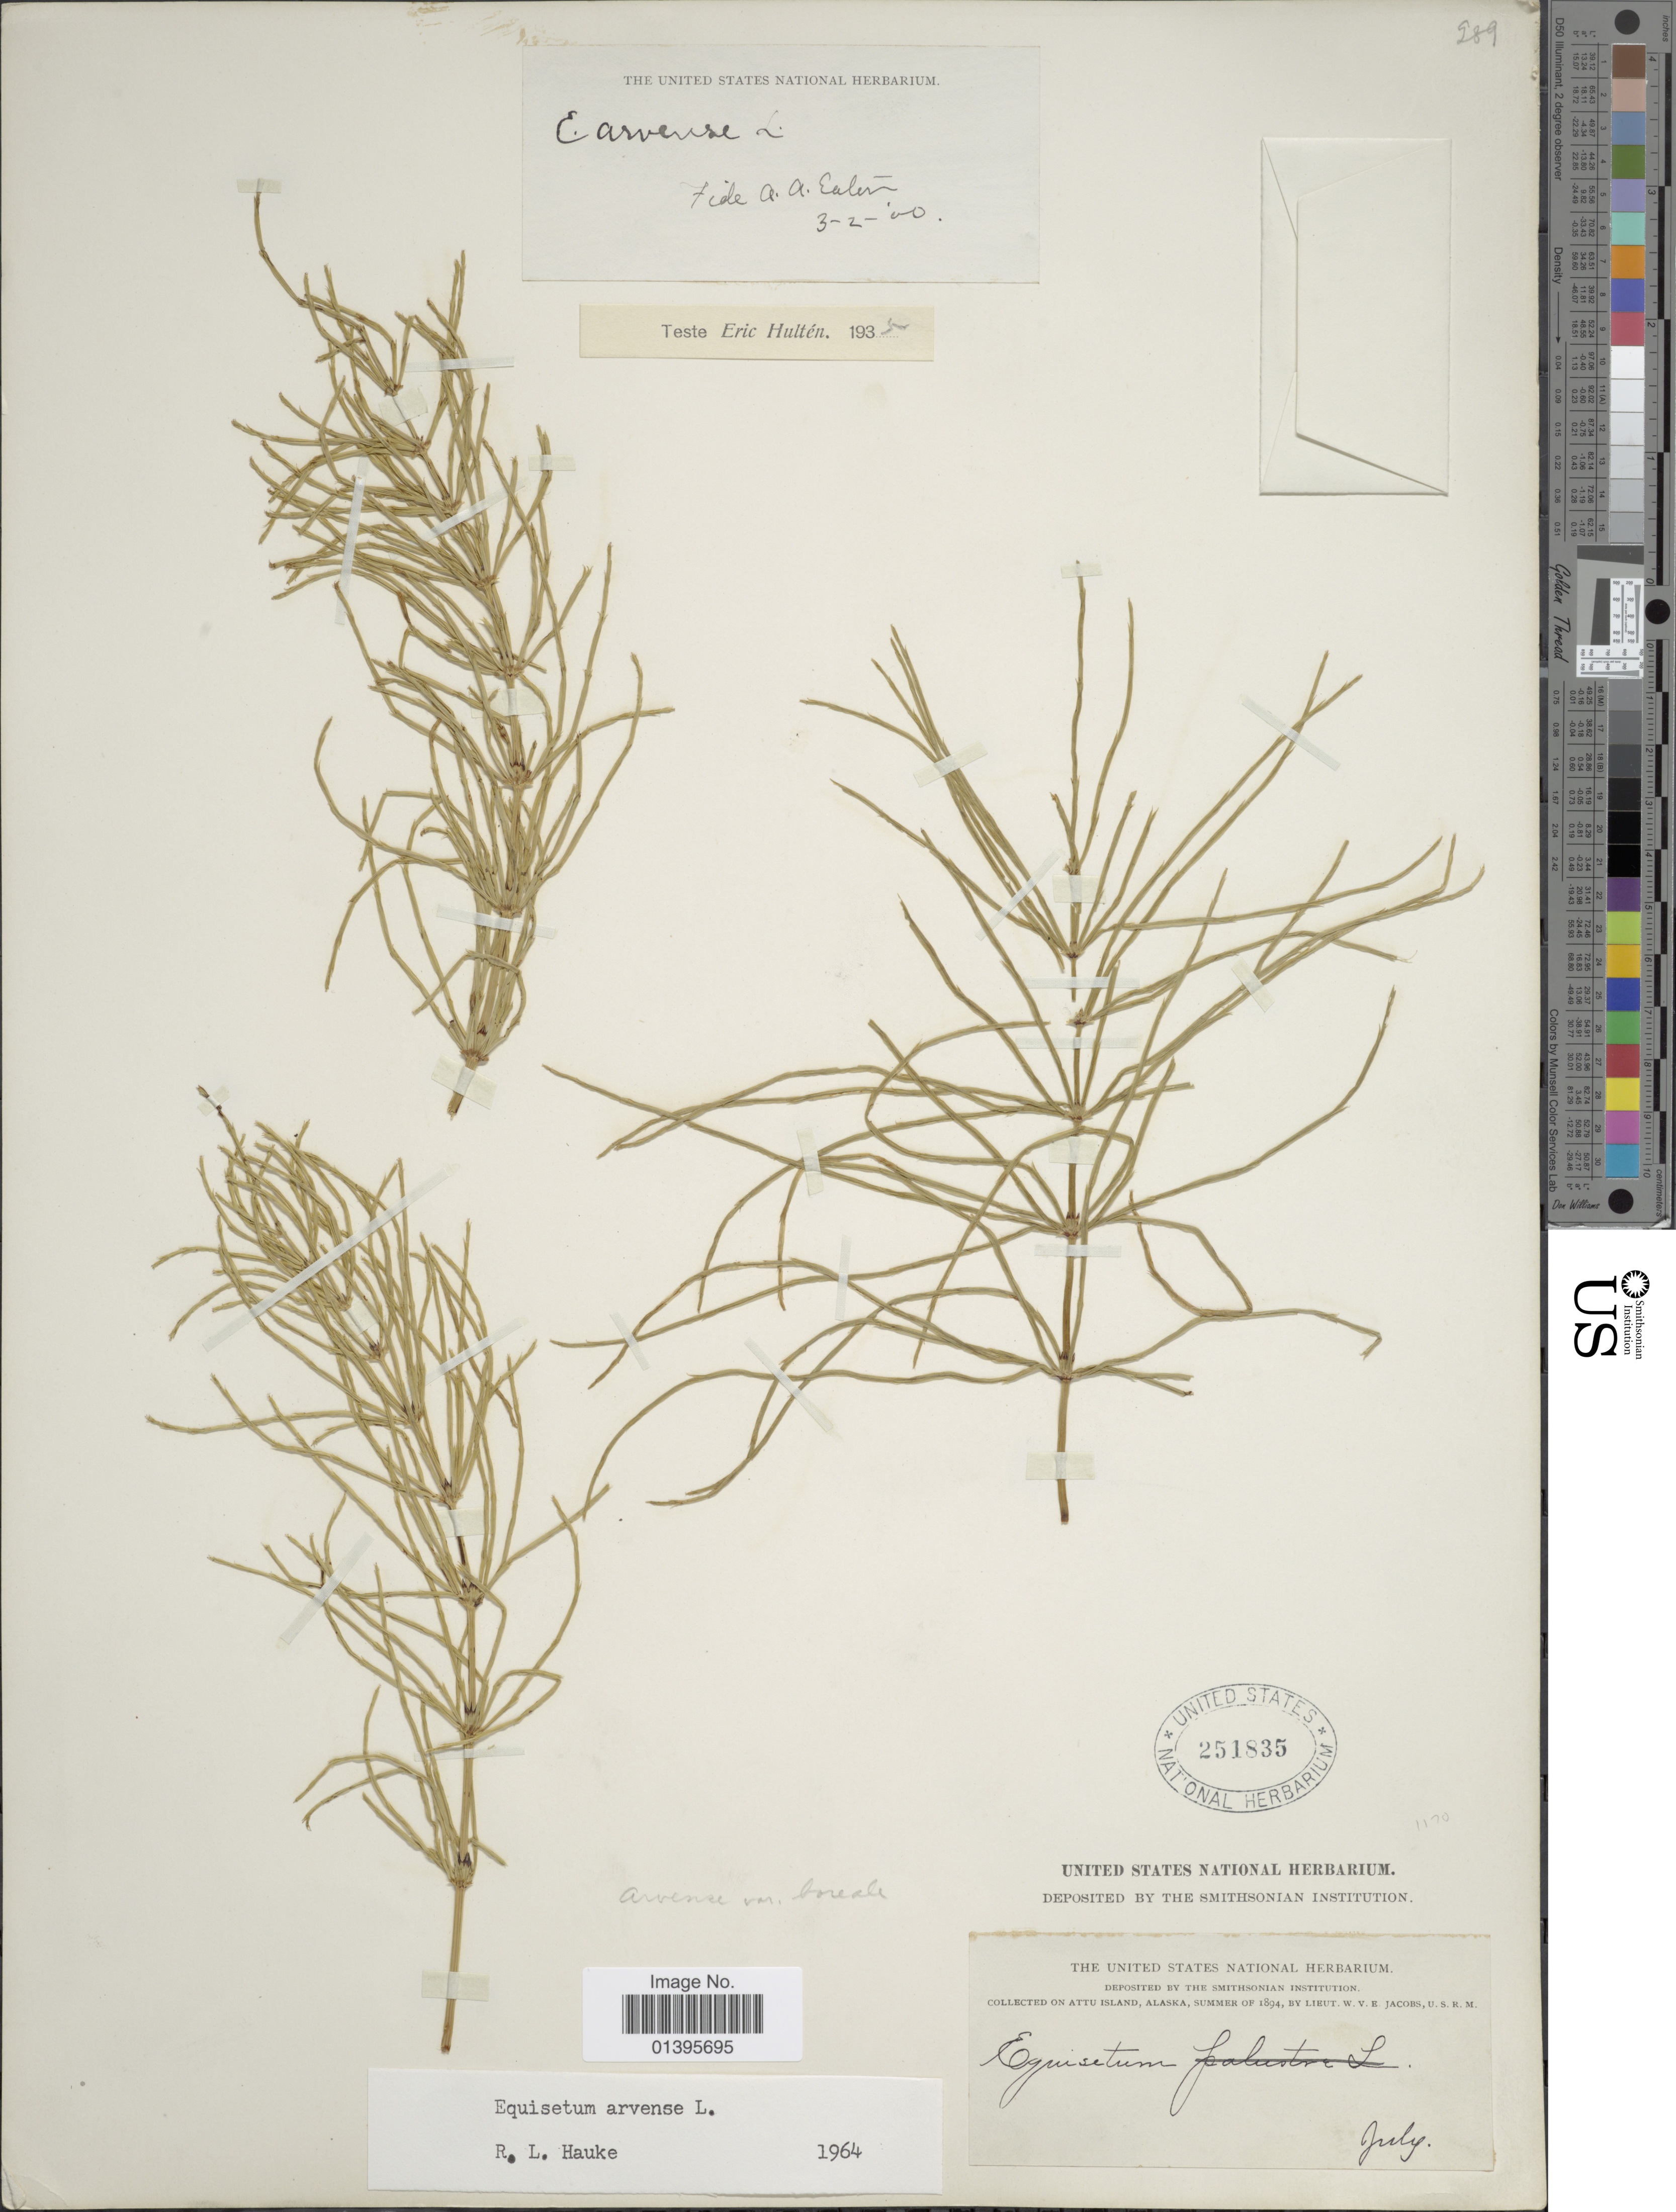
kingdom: Plantae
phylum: Tracheophyta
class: Polypodiopsida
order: Equisetales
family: Equisetaceae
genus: Equisetum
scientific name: Equisetum arvense var. boreale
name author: (Bong.) Rupr.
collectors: W. V. E. Jacobs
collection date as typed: Summer of 1894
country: United States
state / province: Alaska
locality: Attu Island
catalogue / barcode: US 251835